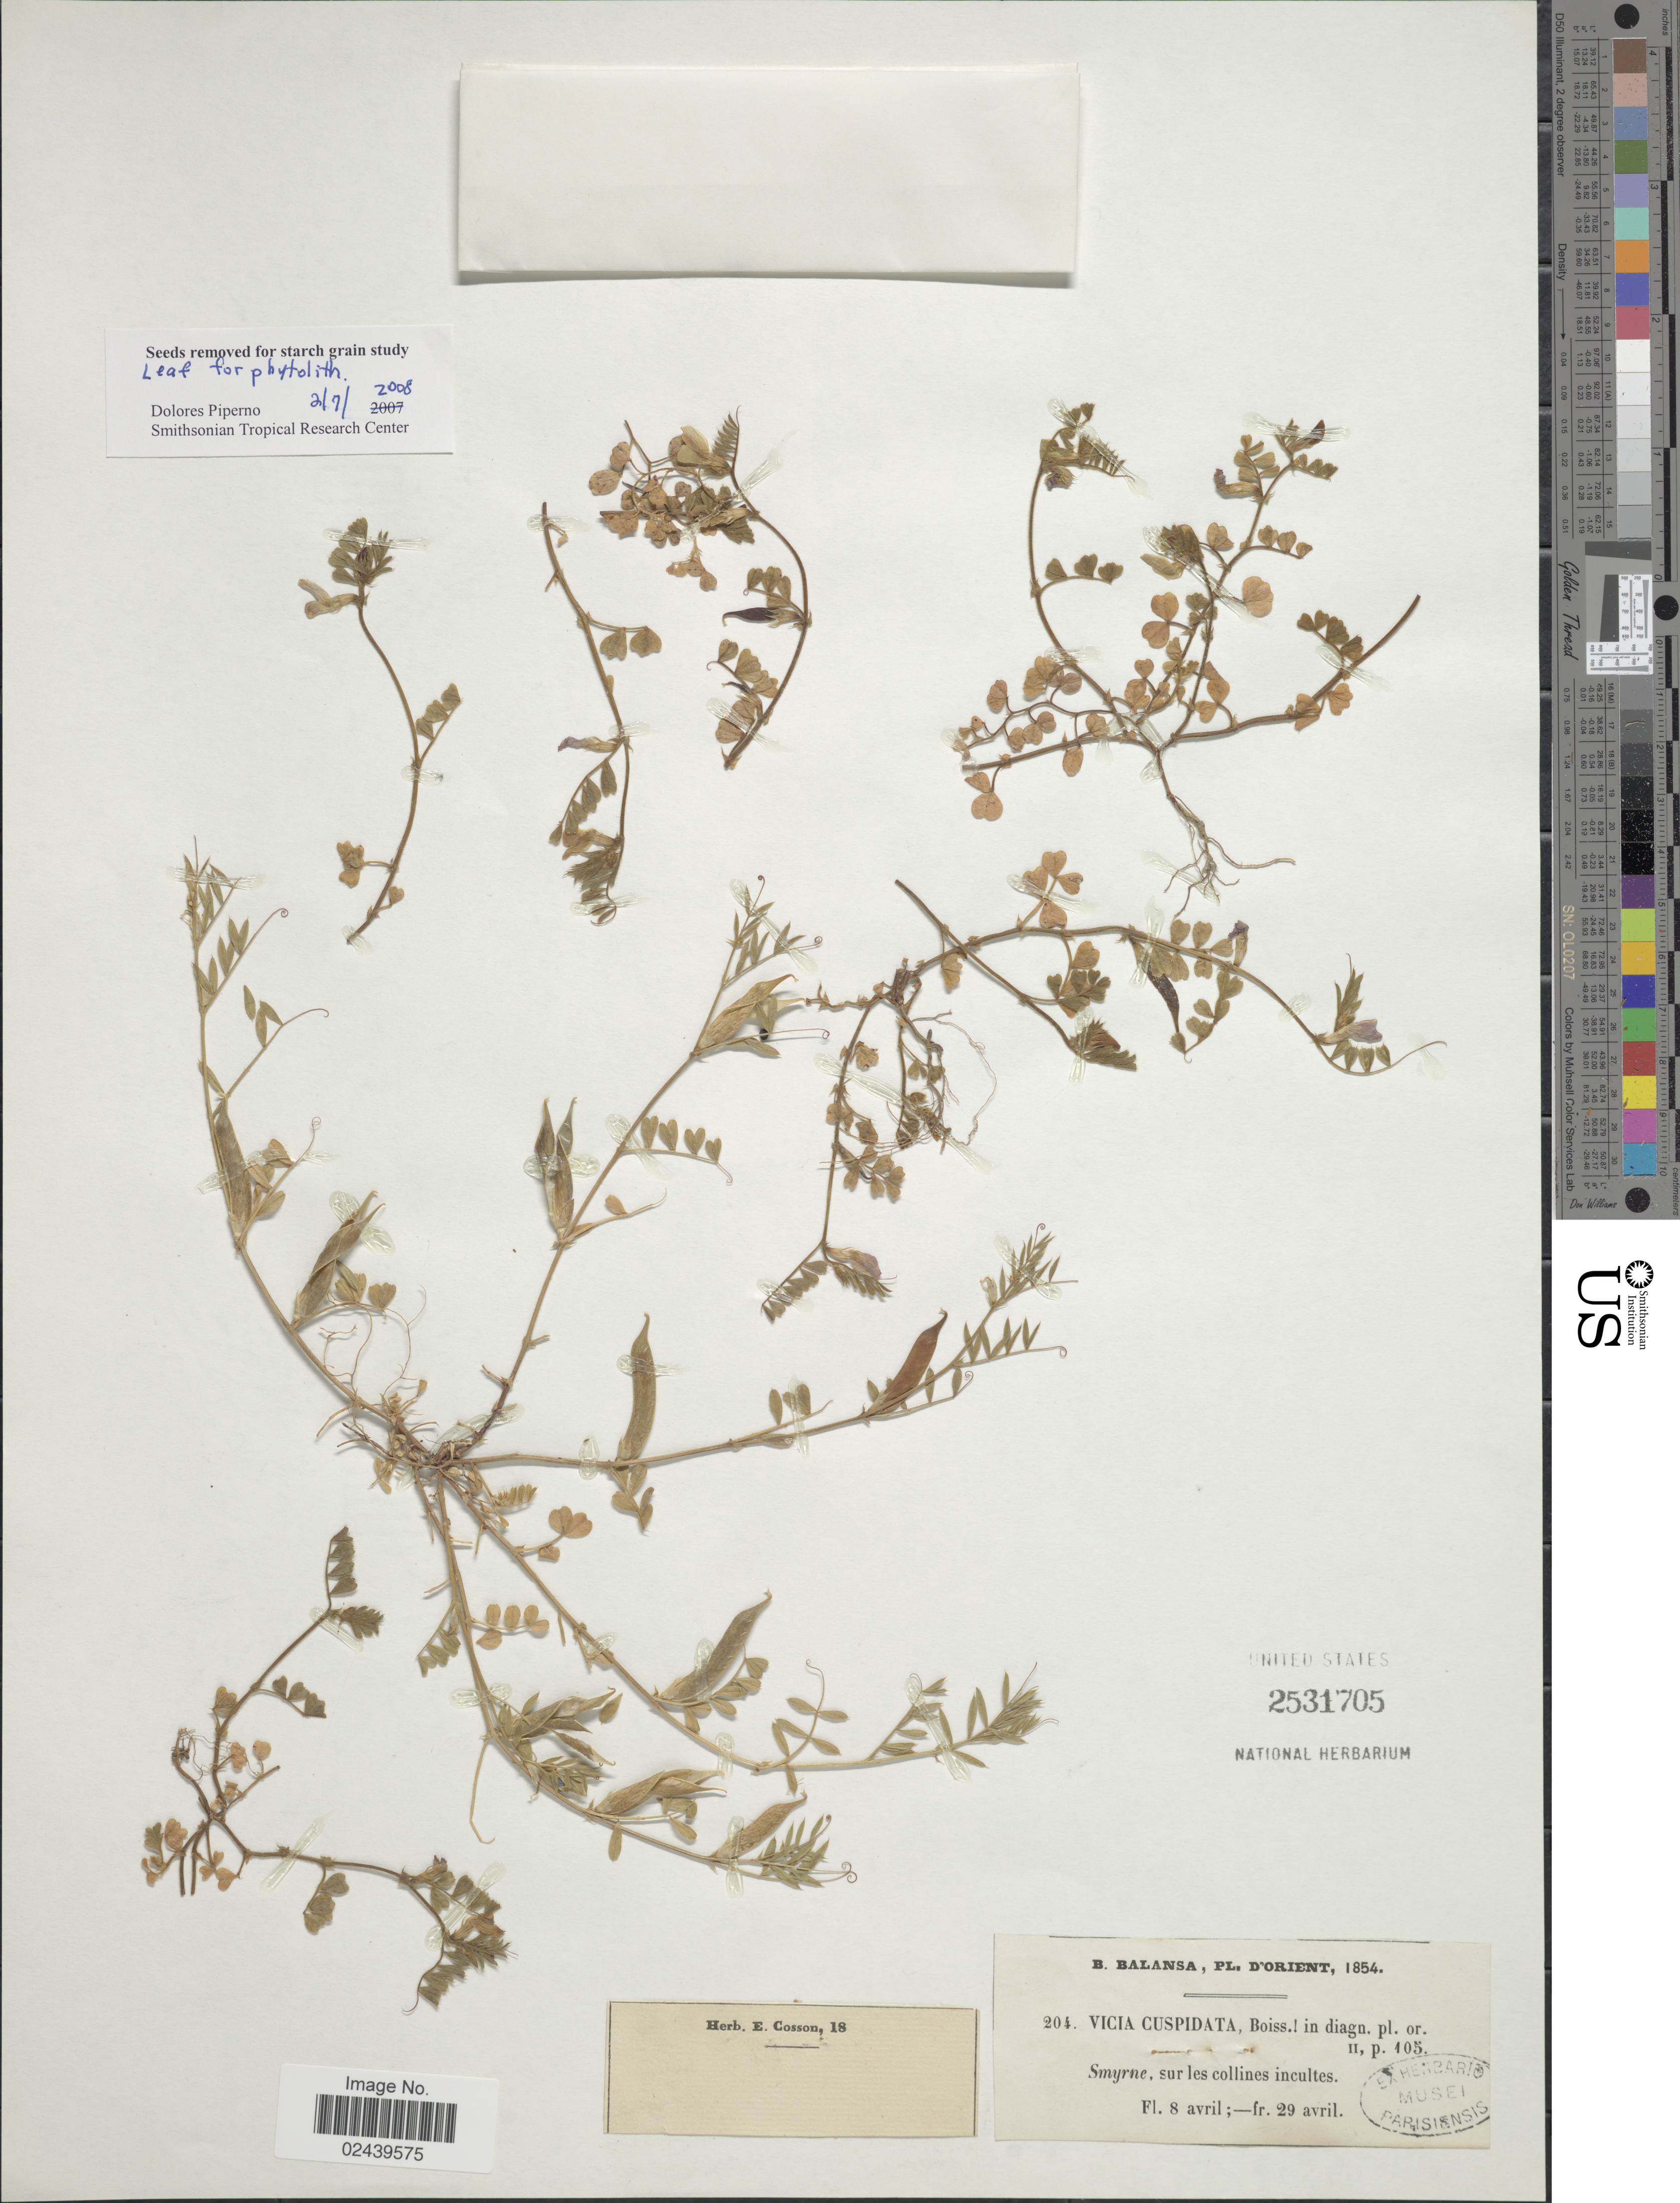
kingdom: Plantae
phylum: Tracheophyta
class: Magnoliopsida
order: Fabales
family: Fabaceae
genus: Vicia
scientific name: Vicia cuspidata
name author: Boiss.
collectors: B. Balansa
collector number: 204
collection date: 1854-04-08/1854-04-29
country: Turkey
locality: D'Orient. Smyrne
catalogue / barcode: US 2531705